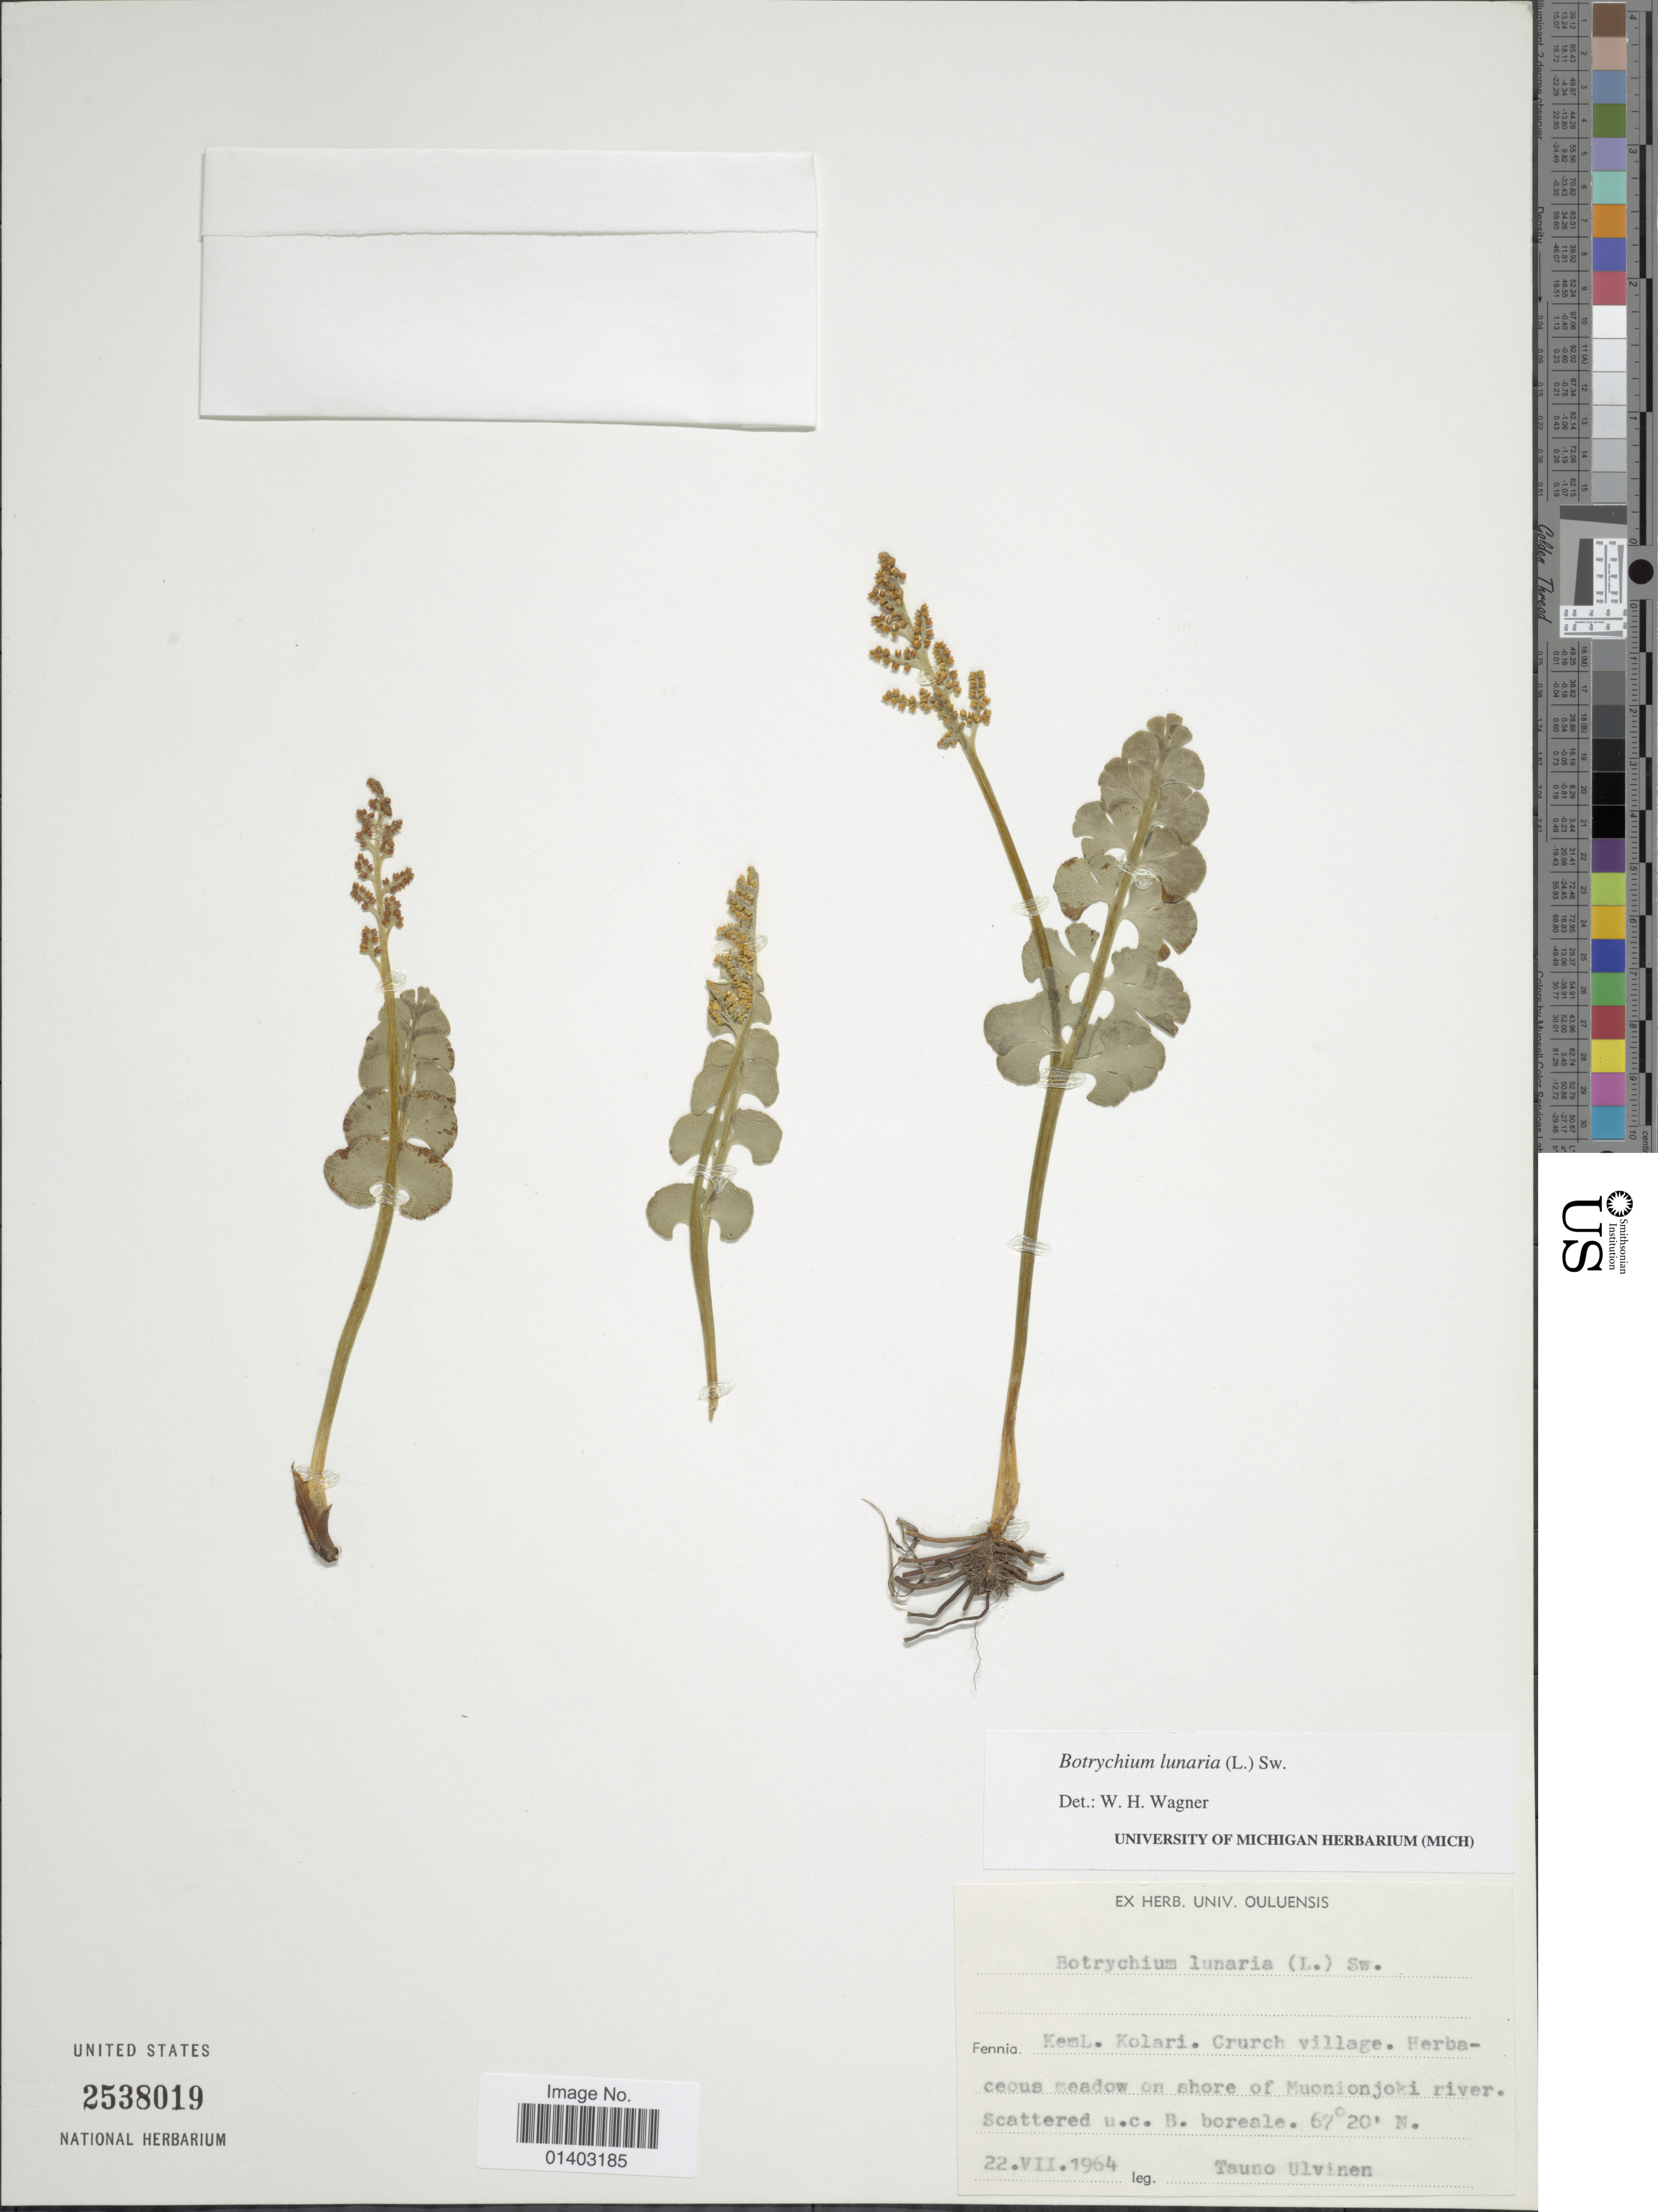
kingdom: Plantae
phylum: Tracheophyta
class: Polypodiopsida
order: Ophioglossales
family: Ophioglossaceae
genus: Botrychium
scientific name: Botrychium lunaria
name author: (L.) Sw.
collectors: T. Ulvinen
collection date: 1964-07-22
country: Finland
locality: Keml. Kolari. cruch village. herbaceous meadow on shore of Muonionjoki river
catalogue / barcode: US 2538019